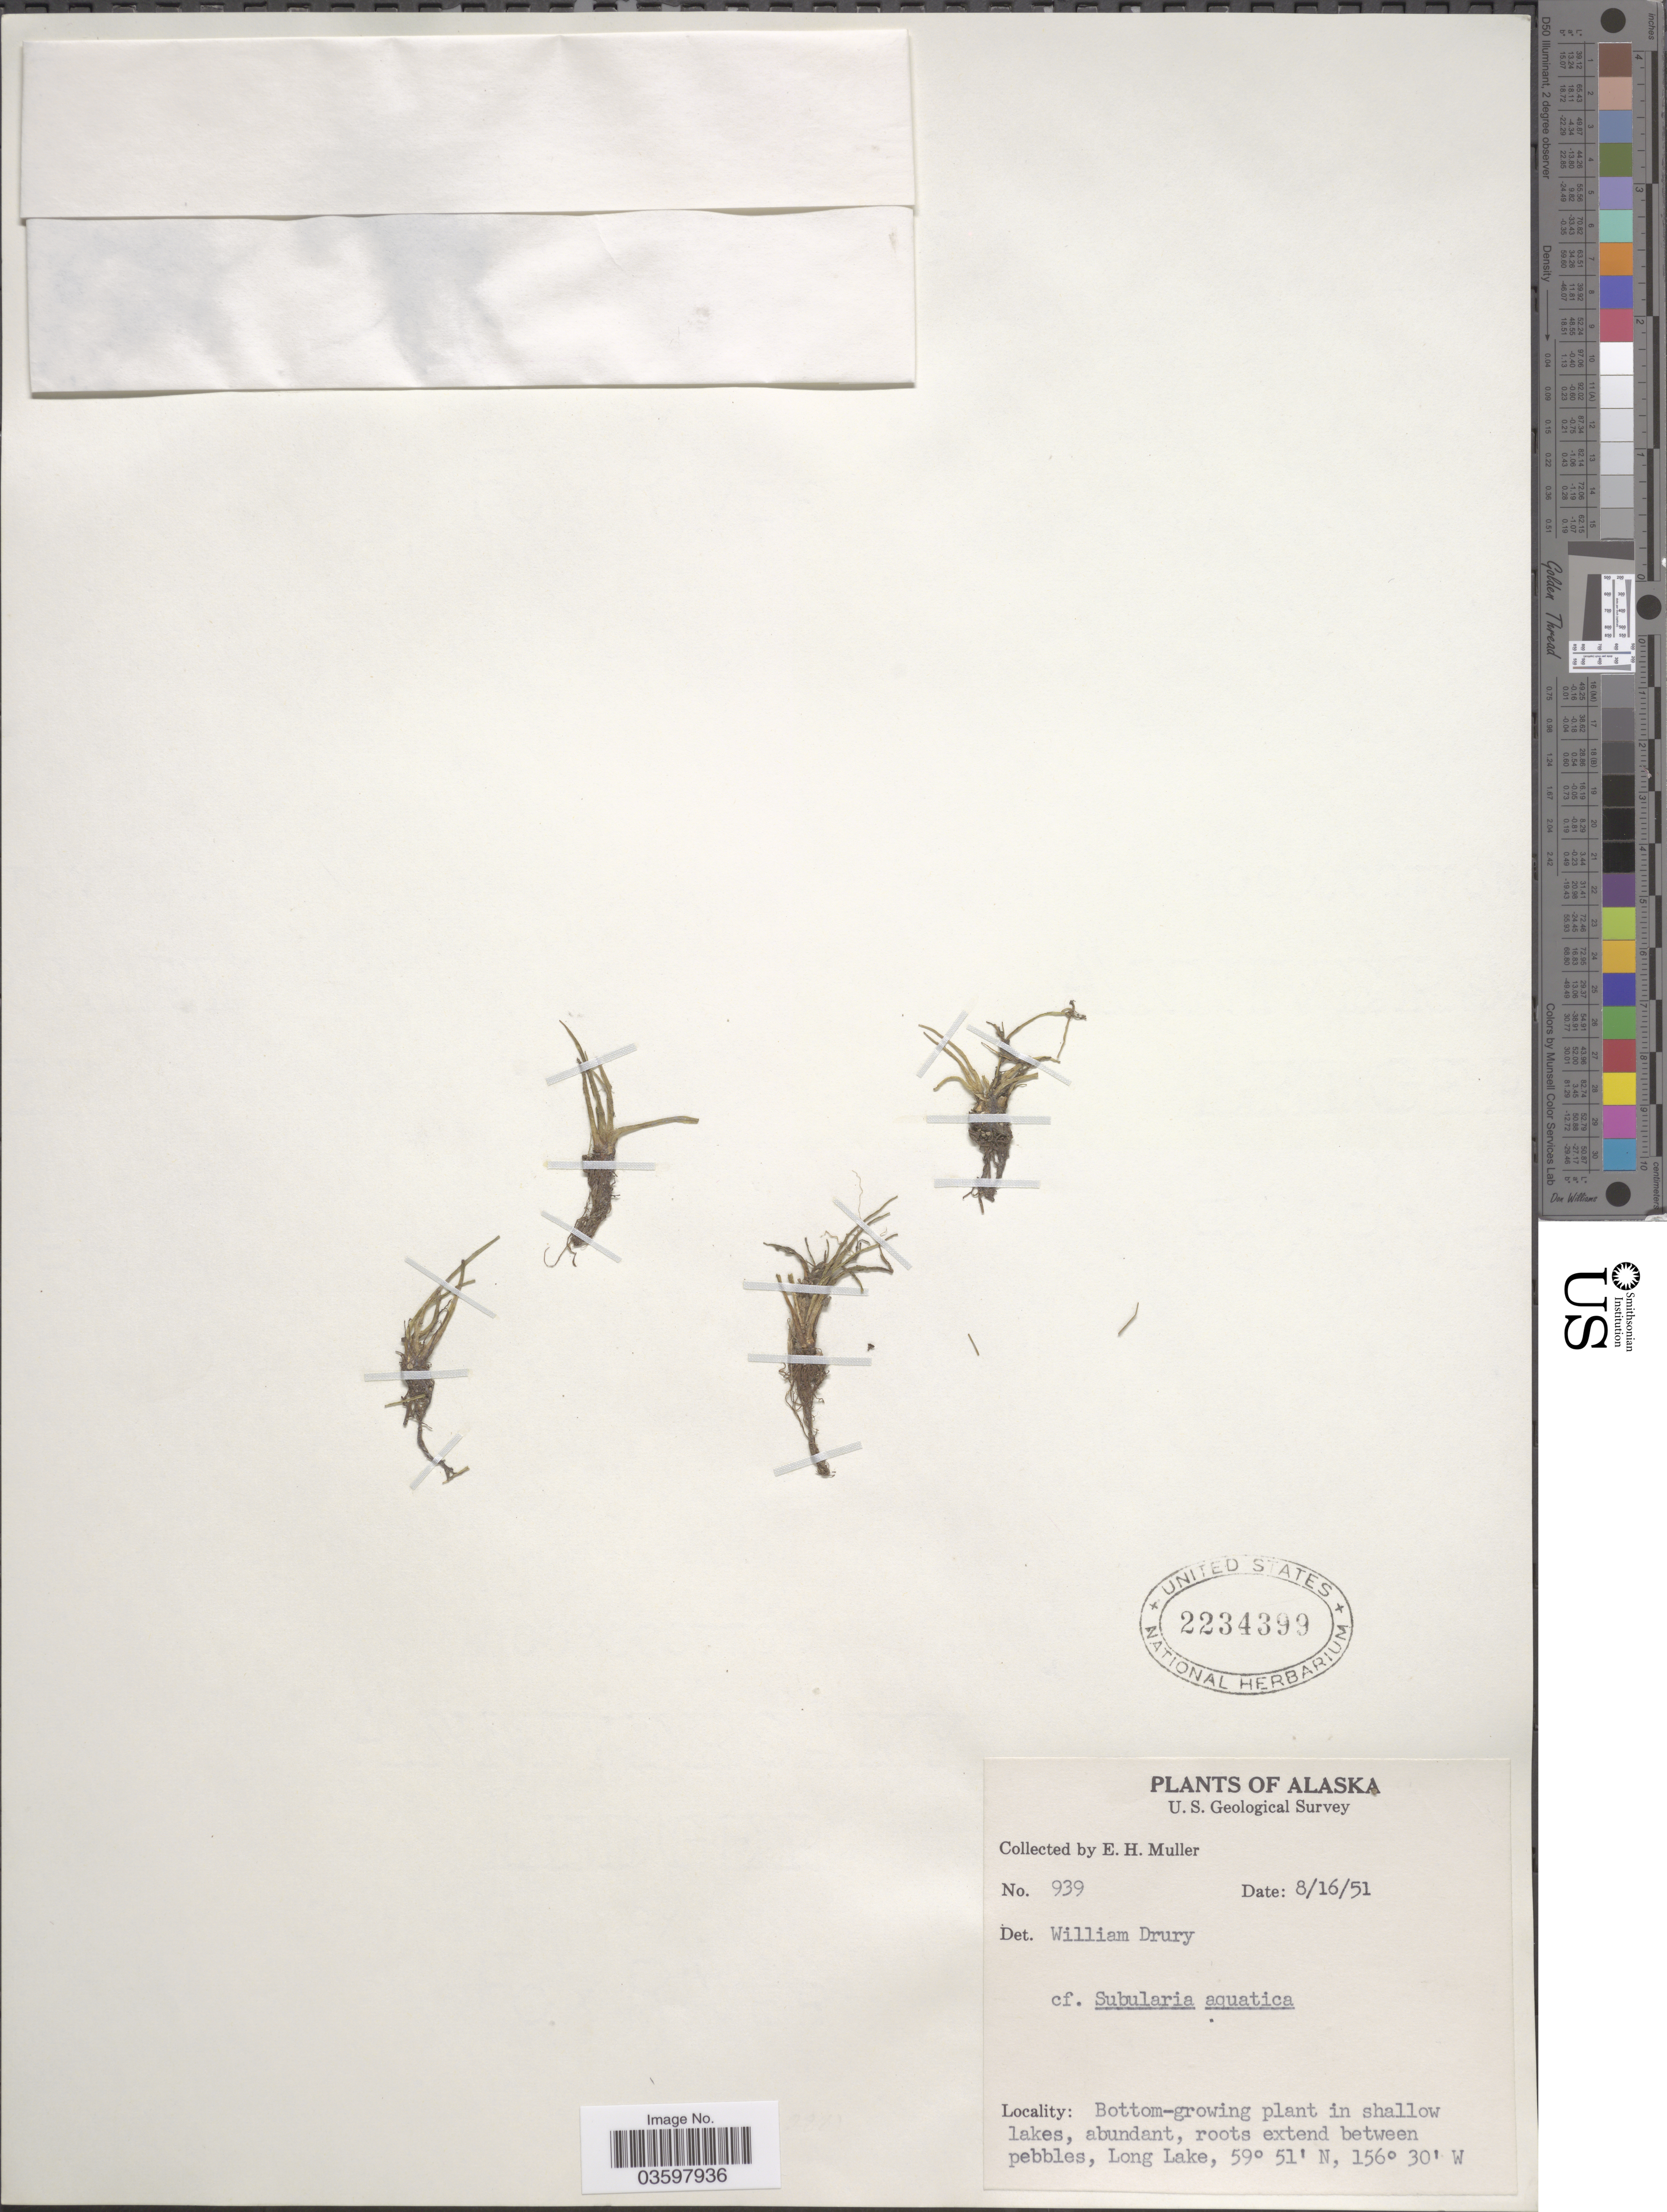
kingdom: Plantae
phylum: Tracheophyta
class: Magnoliopsida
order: Brassicales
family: Brassicaceae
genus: Subularia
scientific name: Subularia aquatica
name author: L.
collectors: E. H. Muller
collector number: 939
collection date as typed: Transcribed d/m/y: 16/8/51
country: United States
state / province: Alaska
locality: Long Lake.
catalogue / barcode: US 2234399